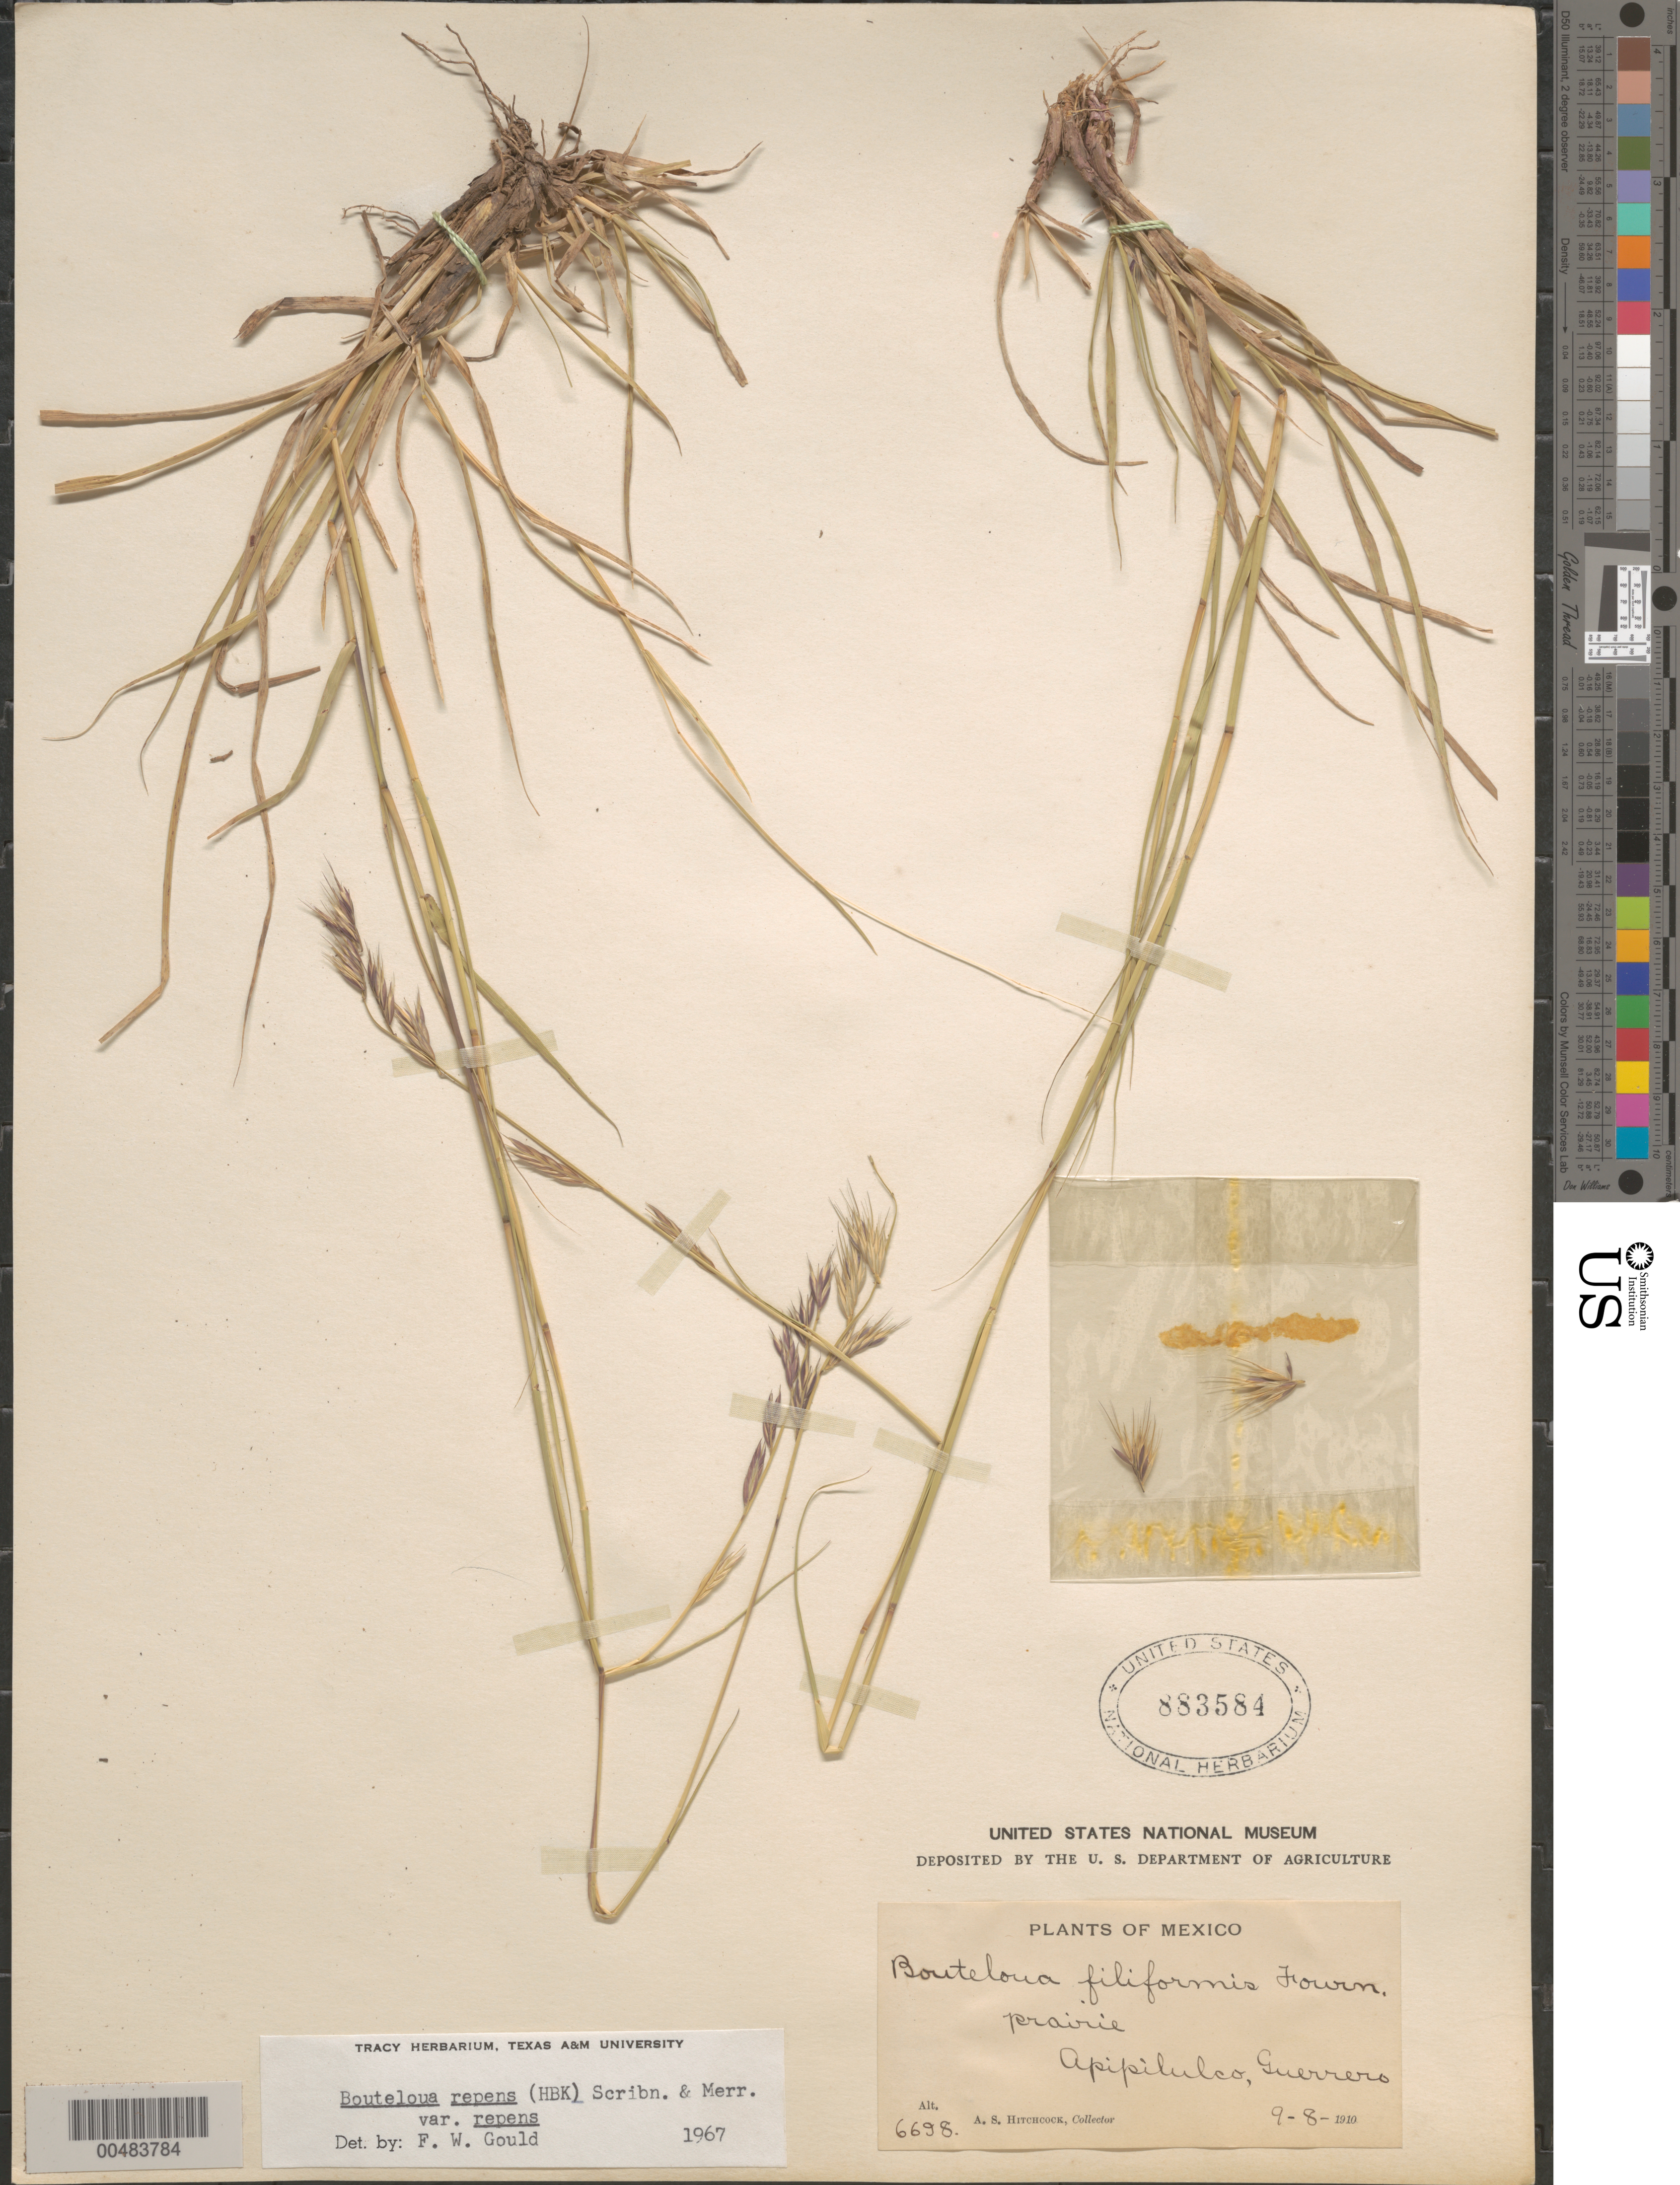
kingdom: Plantae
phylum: Tracheophyta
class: Liliopsida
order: Poales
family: Poaceae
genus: Bouteloua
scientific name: Bouteloua repens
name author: (Kunth) Scribn. & Merr.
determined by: Gould, F. W.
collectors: A. S. Hitchcock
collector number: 6698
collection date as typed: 8 Sep 1910 or 9 Aug 1910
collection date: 1910-08-09 or 1910-09-08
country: Mexico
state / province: Guerrero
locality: Apipilulco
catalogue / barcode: US 883584